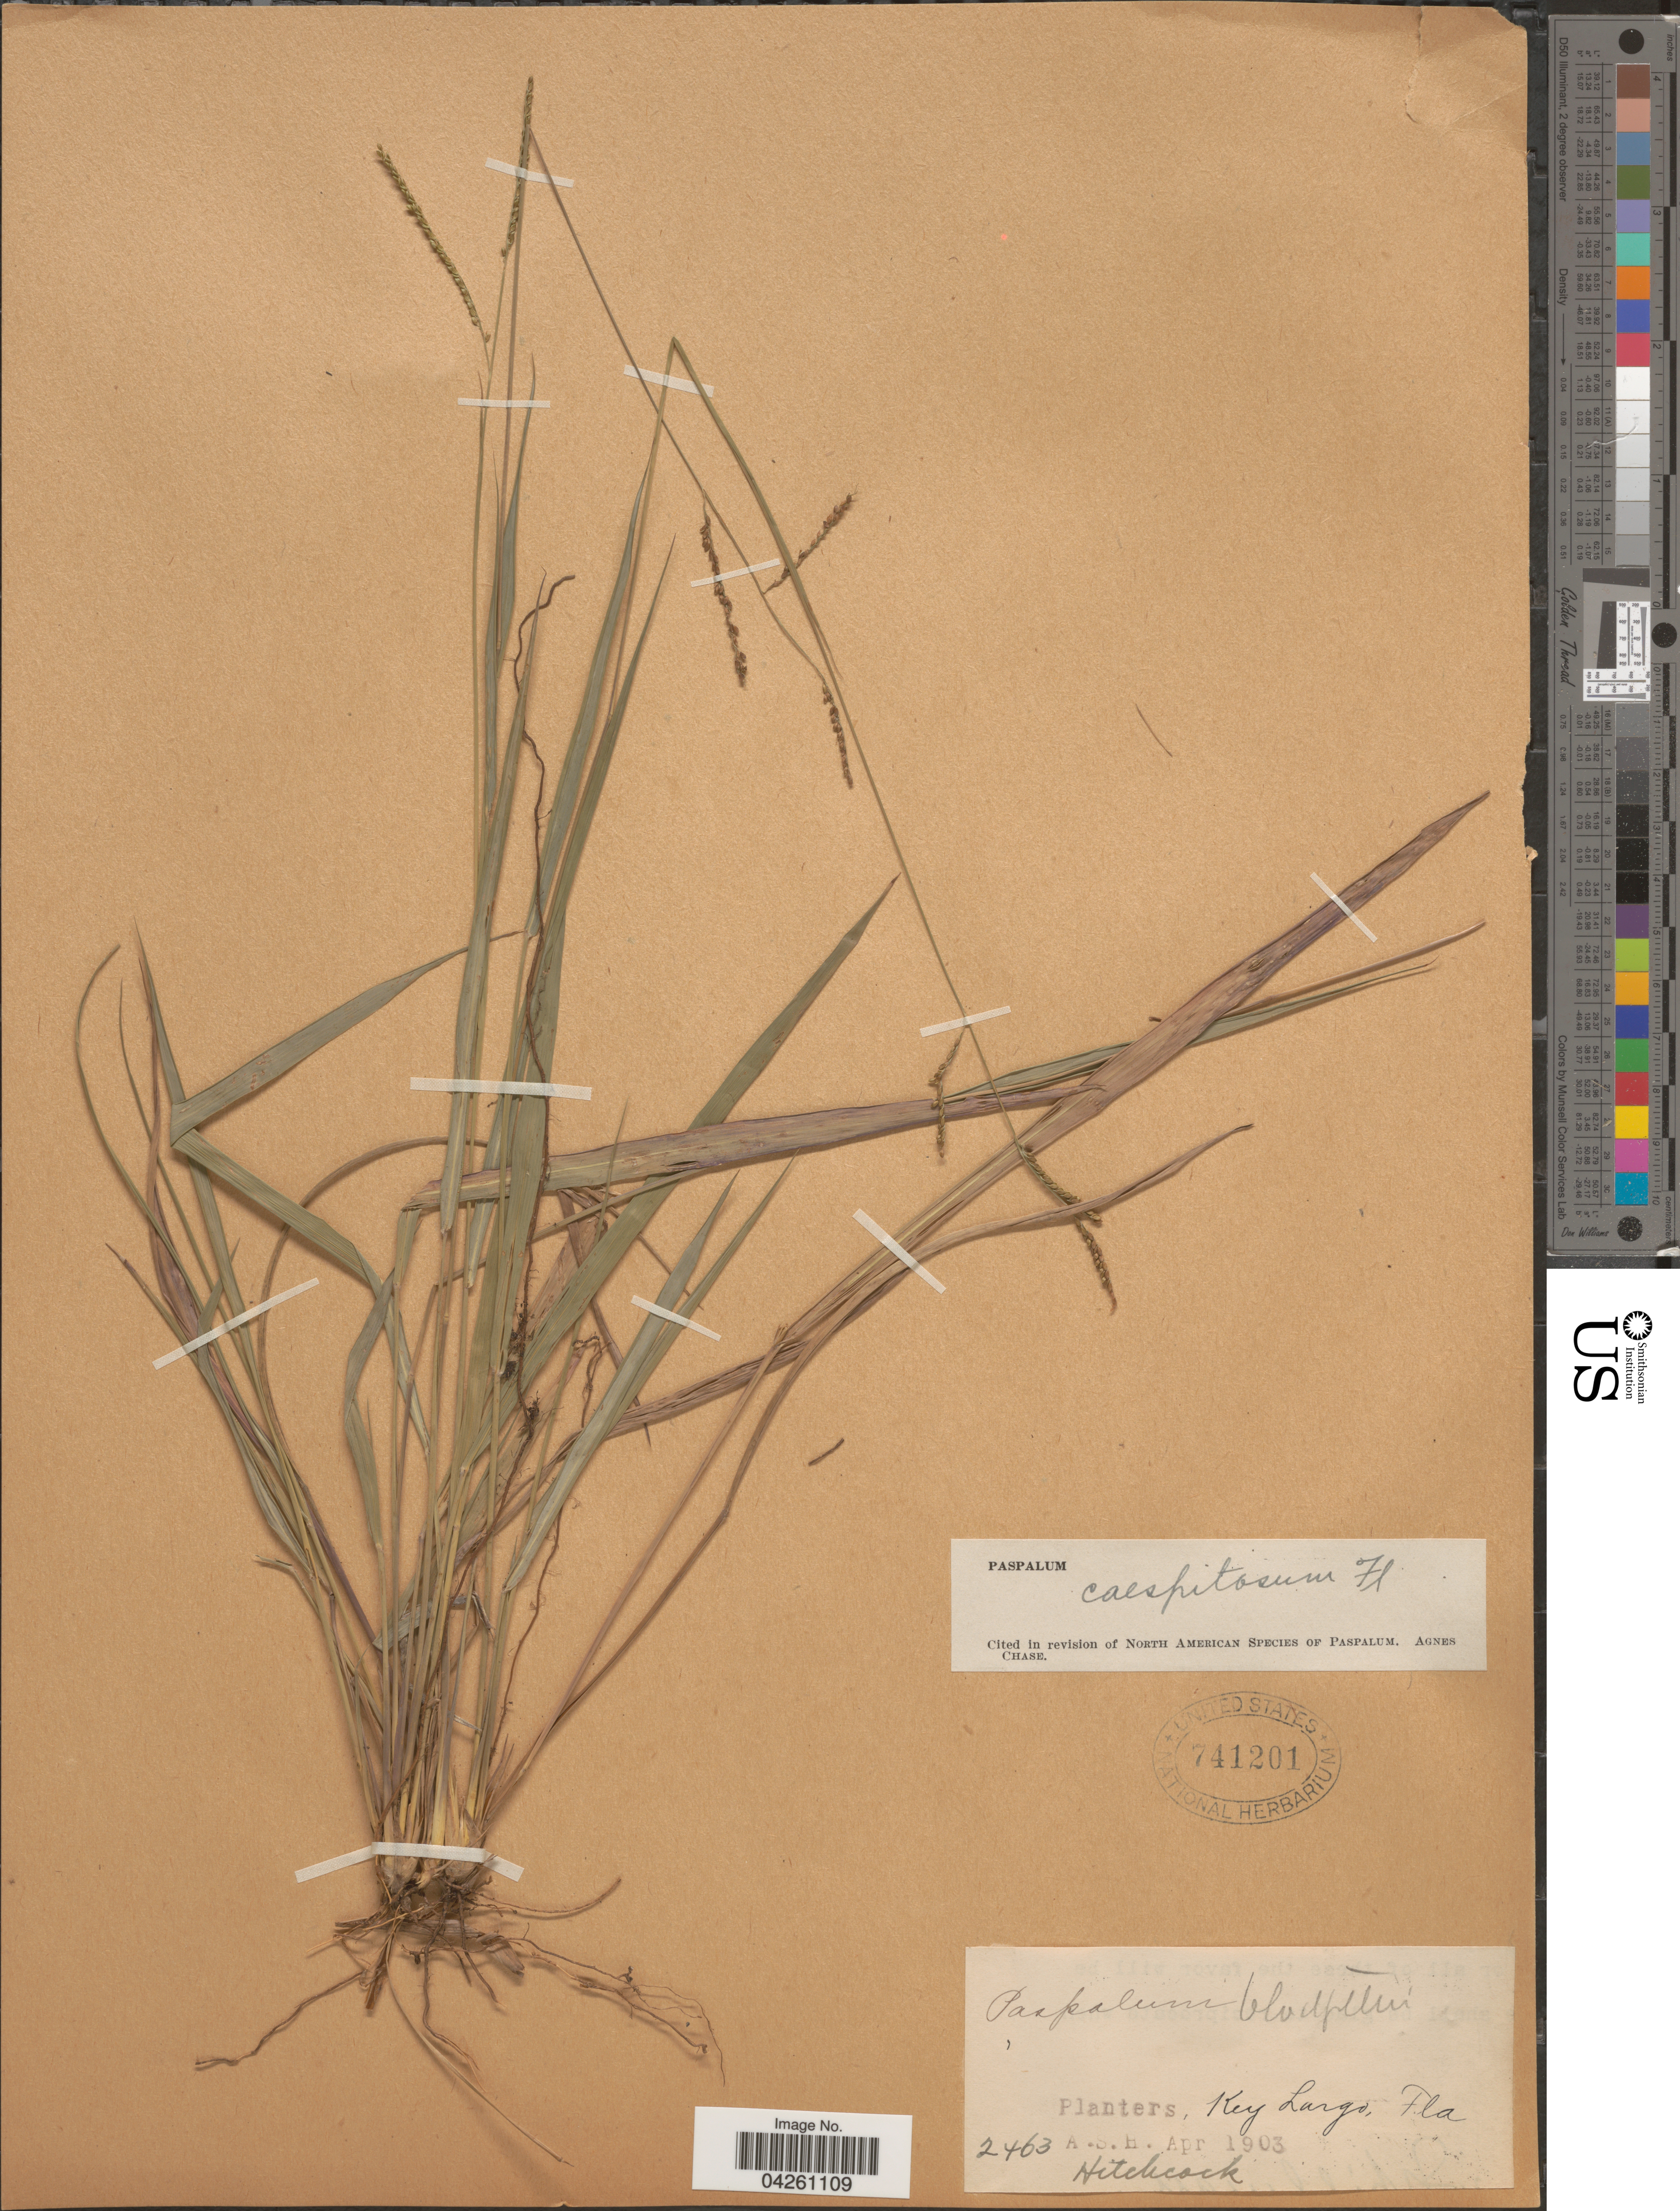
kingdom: Plantae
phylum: Tracheophyta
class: Liliopsida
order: Poales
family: Poaceae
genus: Paspalum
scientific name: Paspalum caespitosum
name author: Flüggé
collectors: A. S. Hitchcock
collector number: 2463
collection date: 1903-04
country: United States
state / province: Florida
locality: Planters, Key Largo.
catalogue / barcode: US 741201